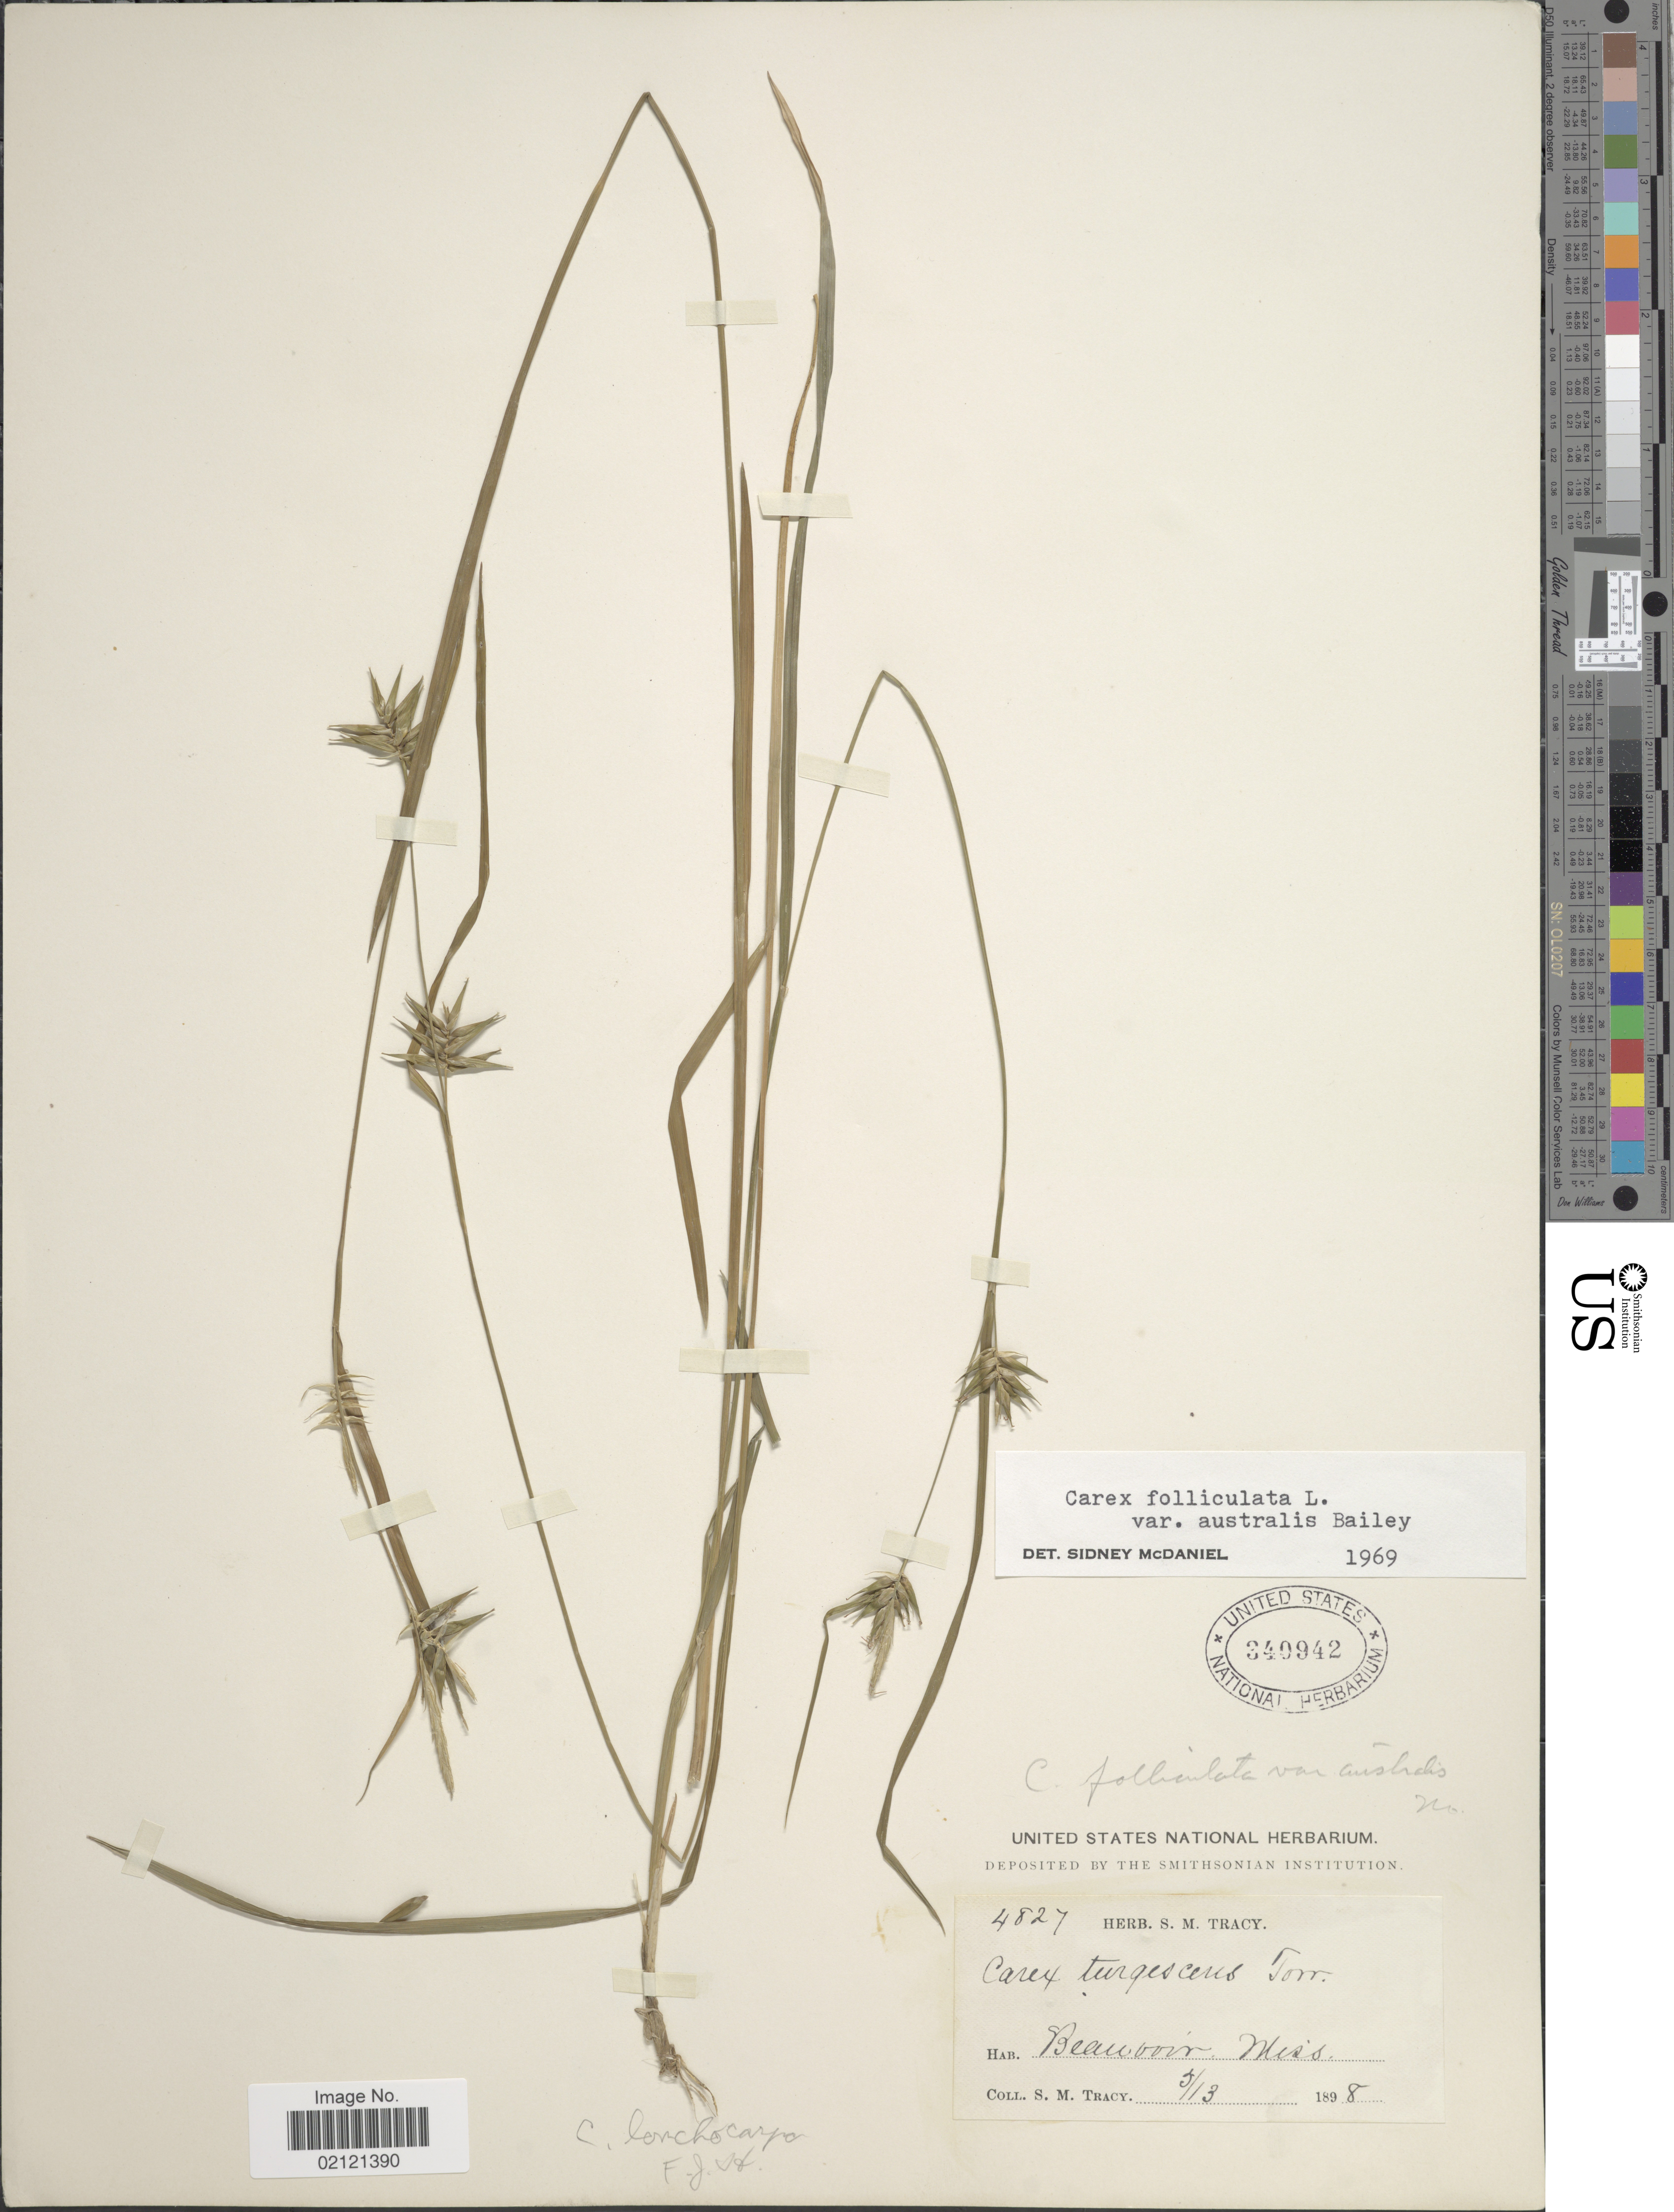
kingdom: Plantae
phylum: Tracheophyta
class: Liliopsida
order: Poales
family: Cyperaceae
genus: Carex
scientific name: Carex lonchocarpa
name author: Willd. ex Spreng.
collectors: S. M. Tracy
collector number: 4827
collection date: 1898-05-13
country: United States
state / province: Mississippi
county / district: Harrison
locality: Beauvoir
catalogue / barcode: US 340942